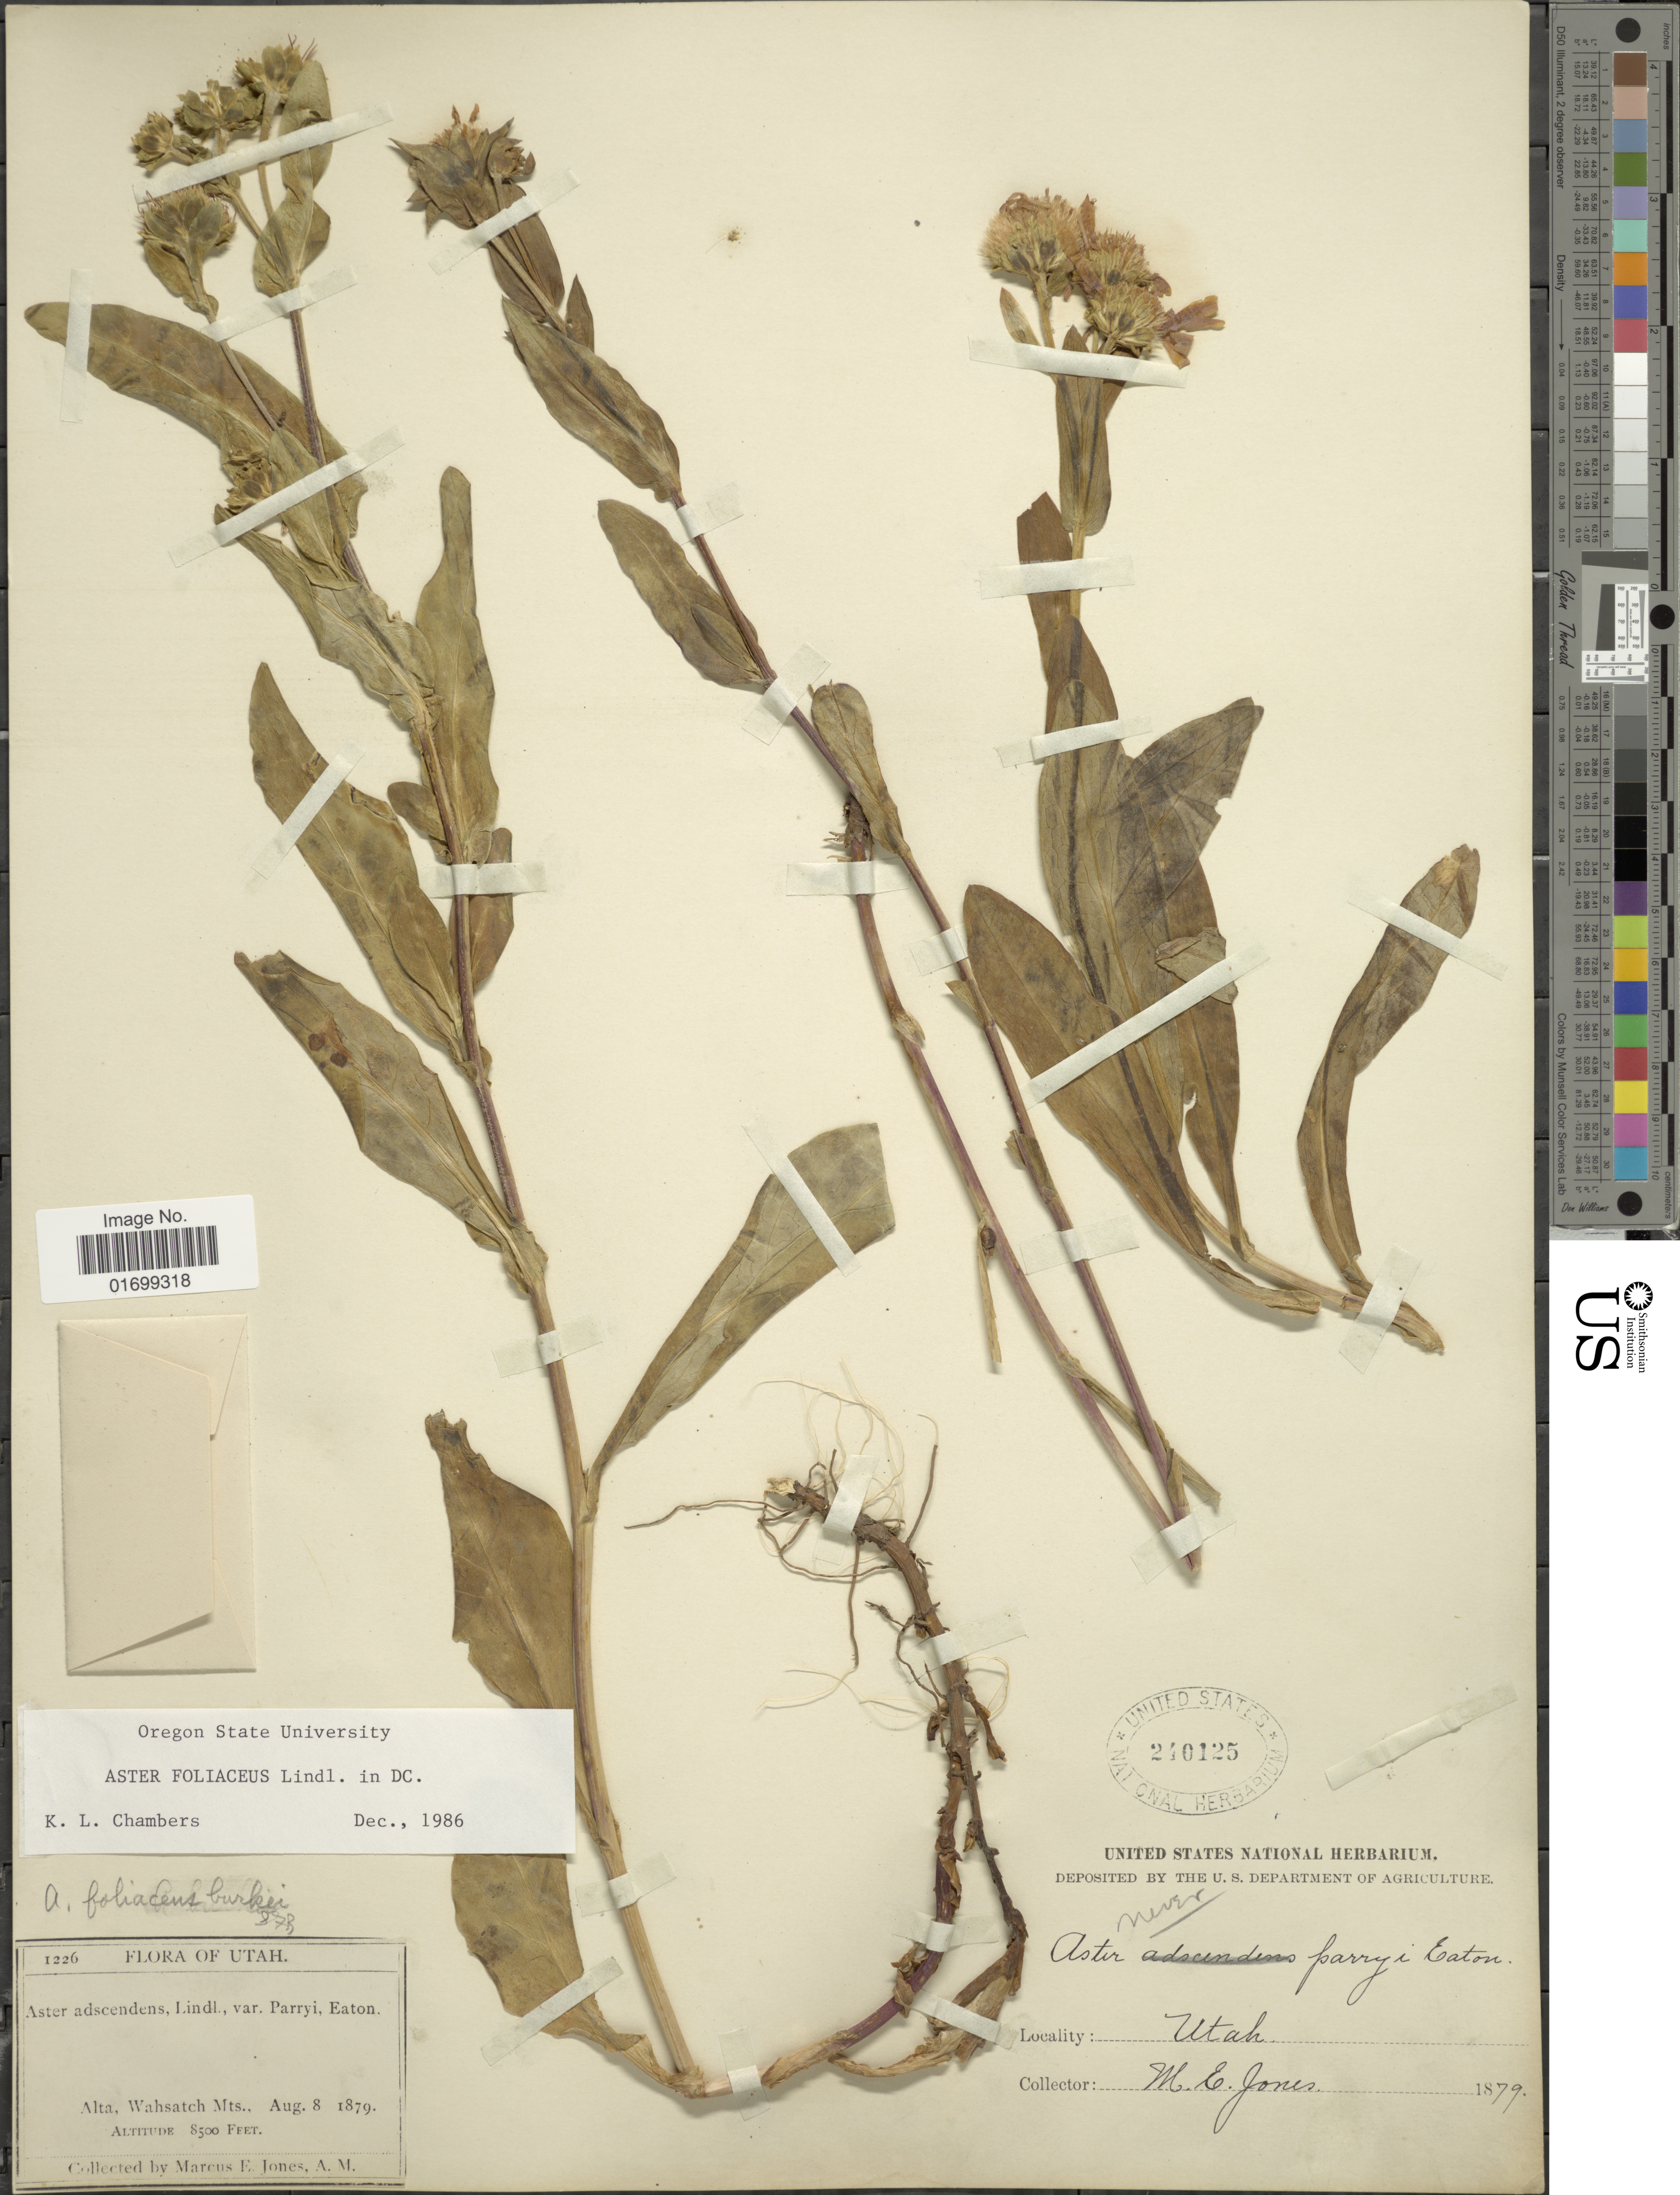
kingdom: Plantae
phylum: Tracheophyta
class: Magnoliopsida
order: Asterales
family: Asteraceae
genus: Symphyotrichum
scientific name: Symphyotrichum foliaceum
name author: (Lindl. ex DC.) G.L. Nesom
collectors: M. E. Jones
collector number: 1226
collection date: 1879-08-08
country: United States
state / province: Utah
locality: Alta, Wahsatch Mts.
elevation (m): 2591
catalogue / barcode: US 240125